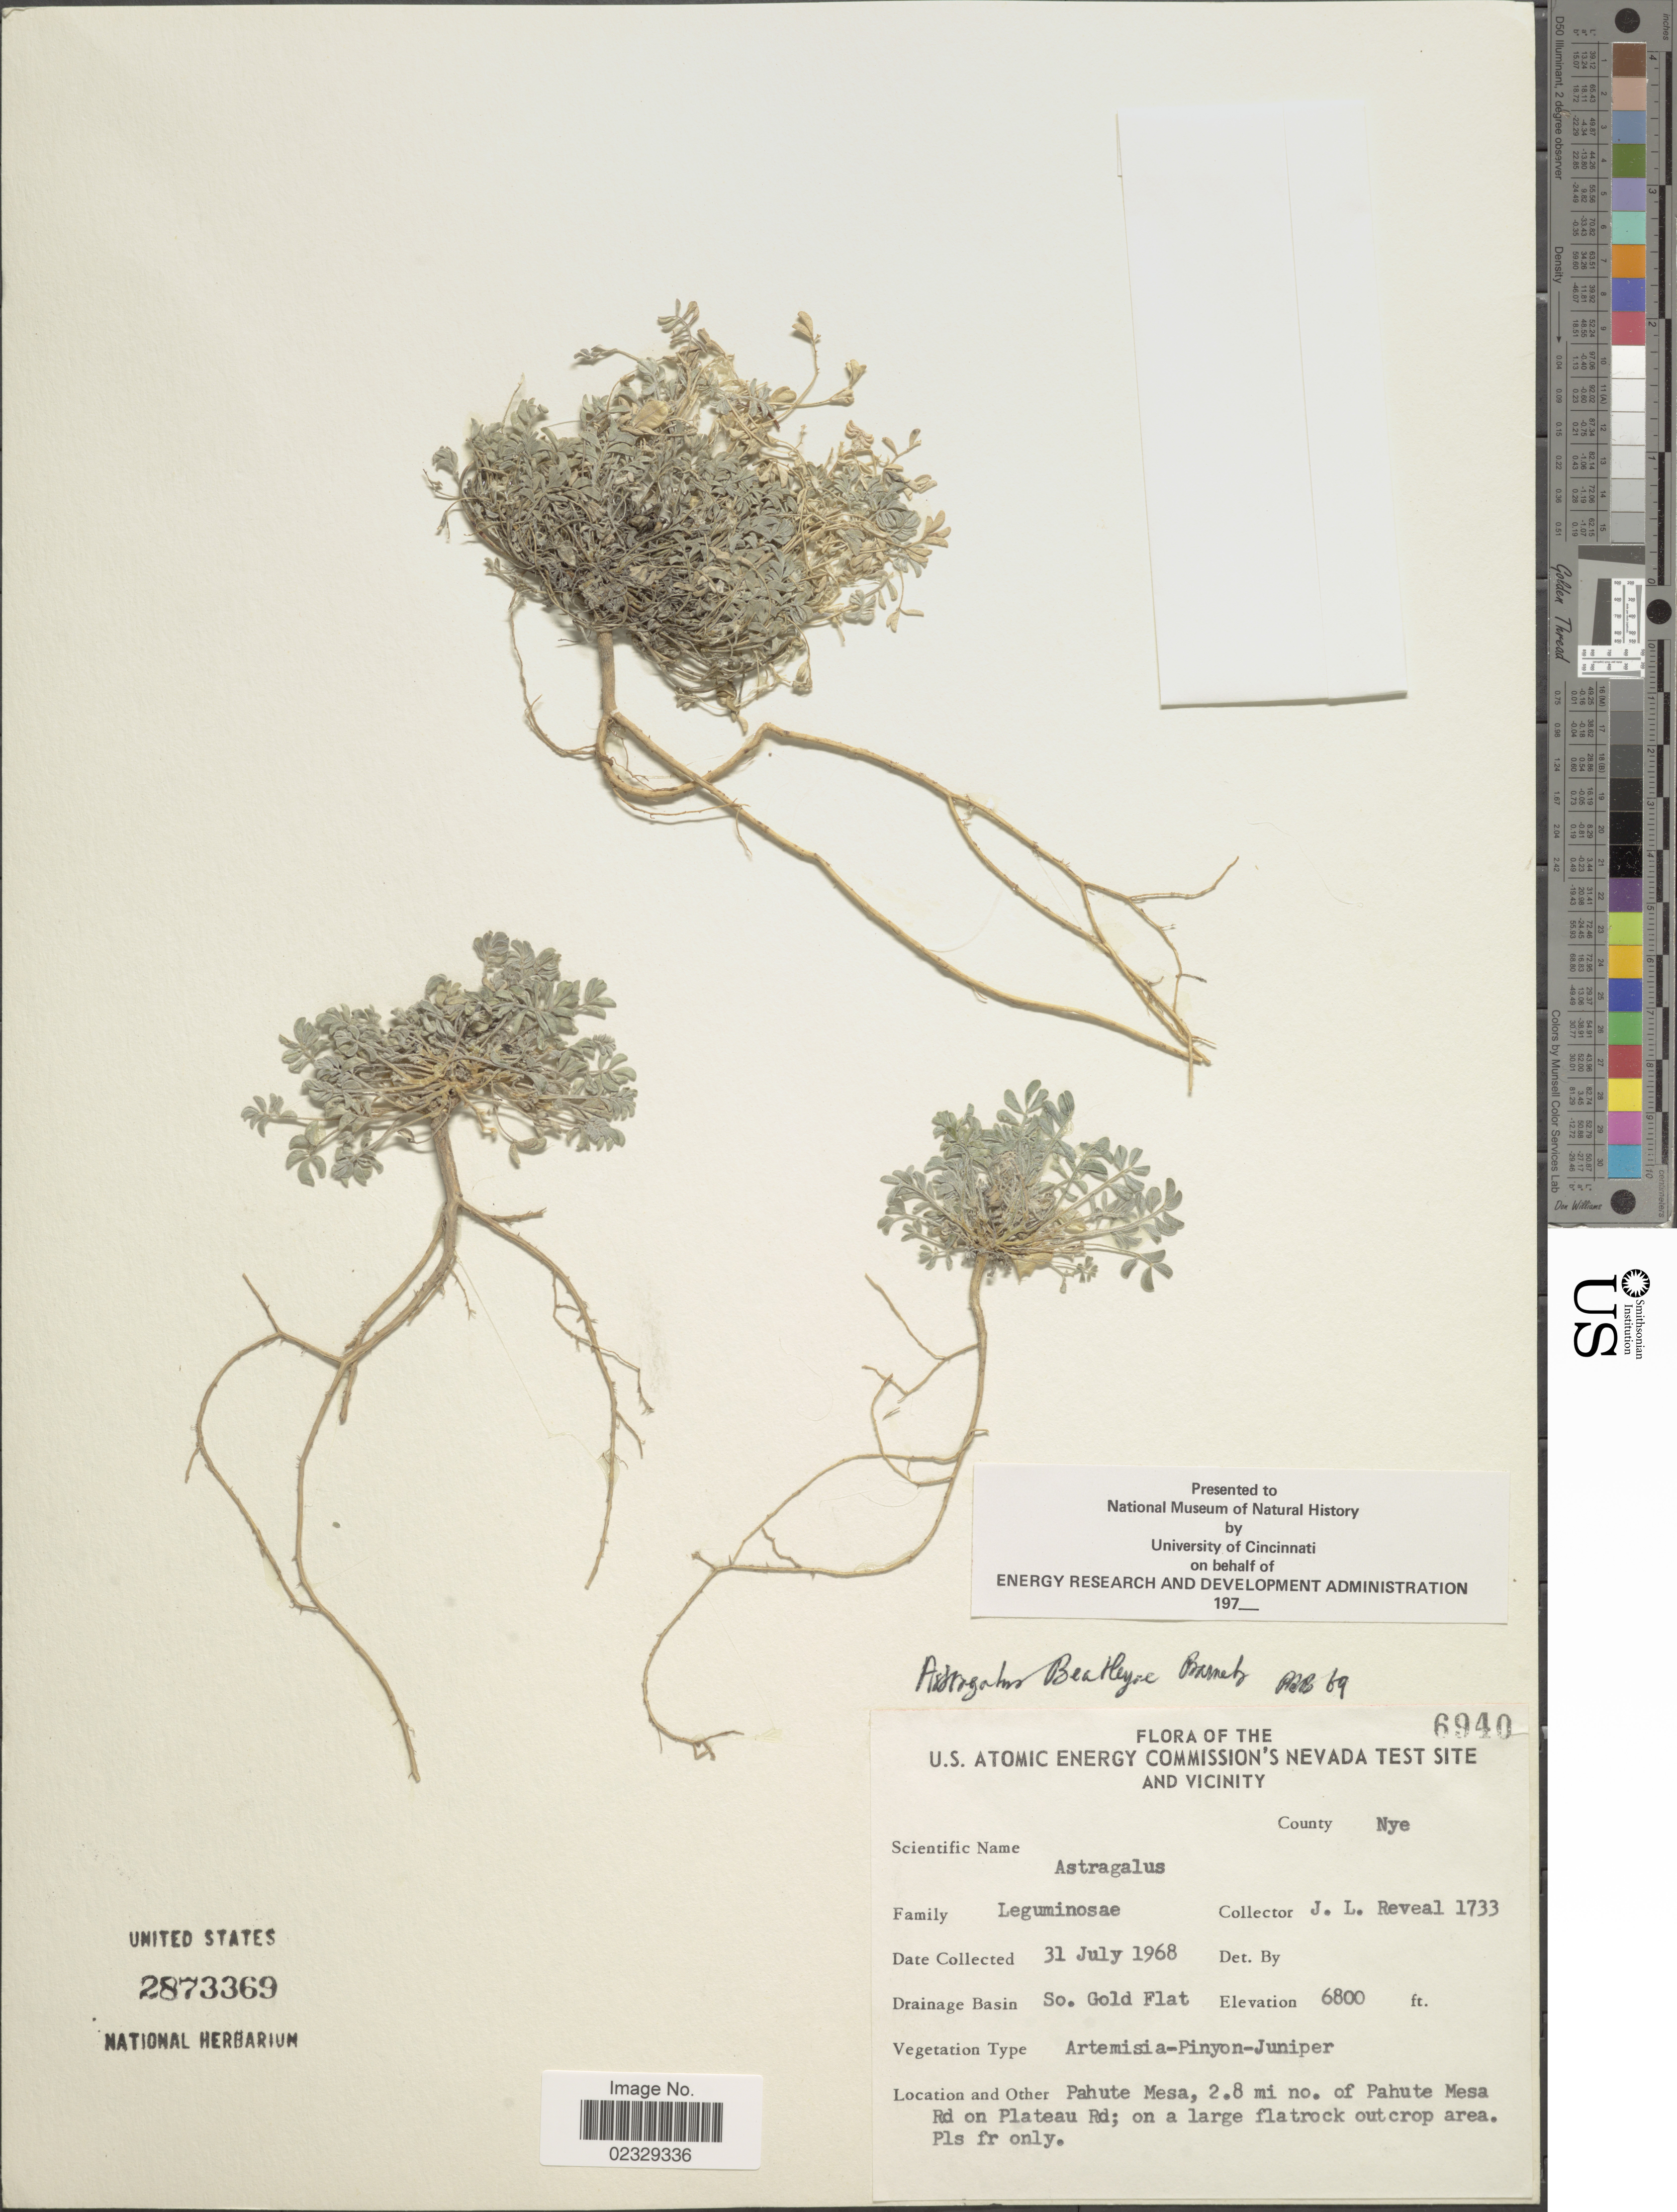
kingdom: Plantae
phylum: Tracheophyta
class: Magnoliopsida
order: Fabales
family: Fabaceae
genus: Astragalus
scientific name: Astragalus beatleyae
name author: Barneby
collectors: J. L. Reveal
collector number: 1733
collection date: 1968-07-31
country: United States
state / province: Nevada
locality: U.S. Atomic Energy Commission's Nevada Test Site and Vicinity, County Nye, Drainage Basin So. Gold Flat, Pahute Mesa, 2.8 mi no of Pahute Mesa Rd on Platea Rd; on large flatrock outcrop area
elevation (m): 2073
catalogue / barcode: US 2873369